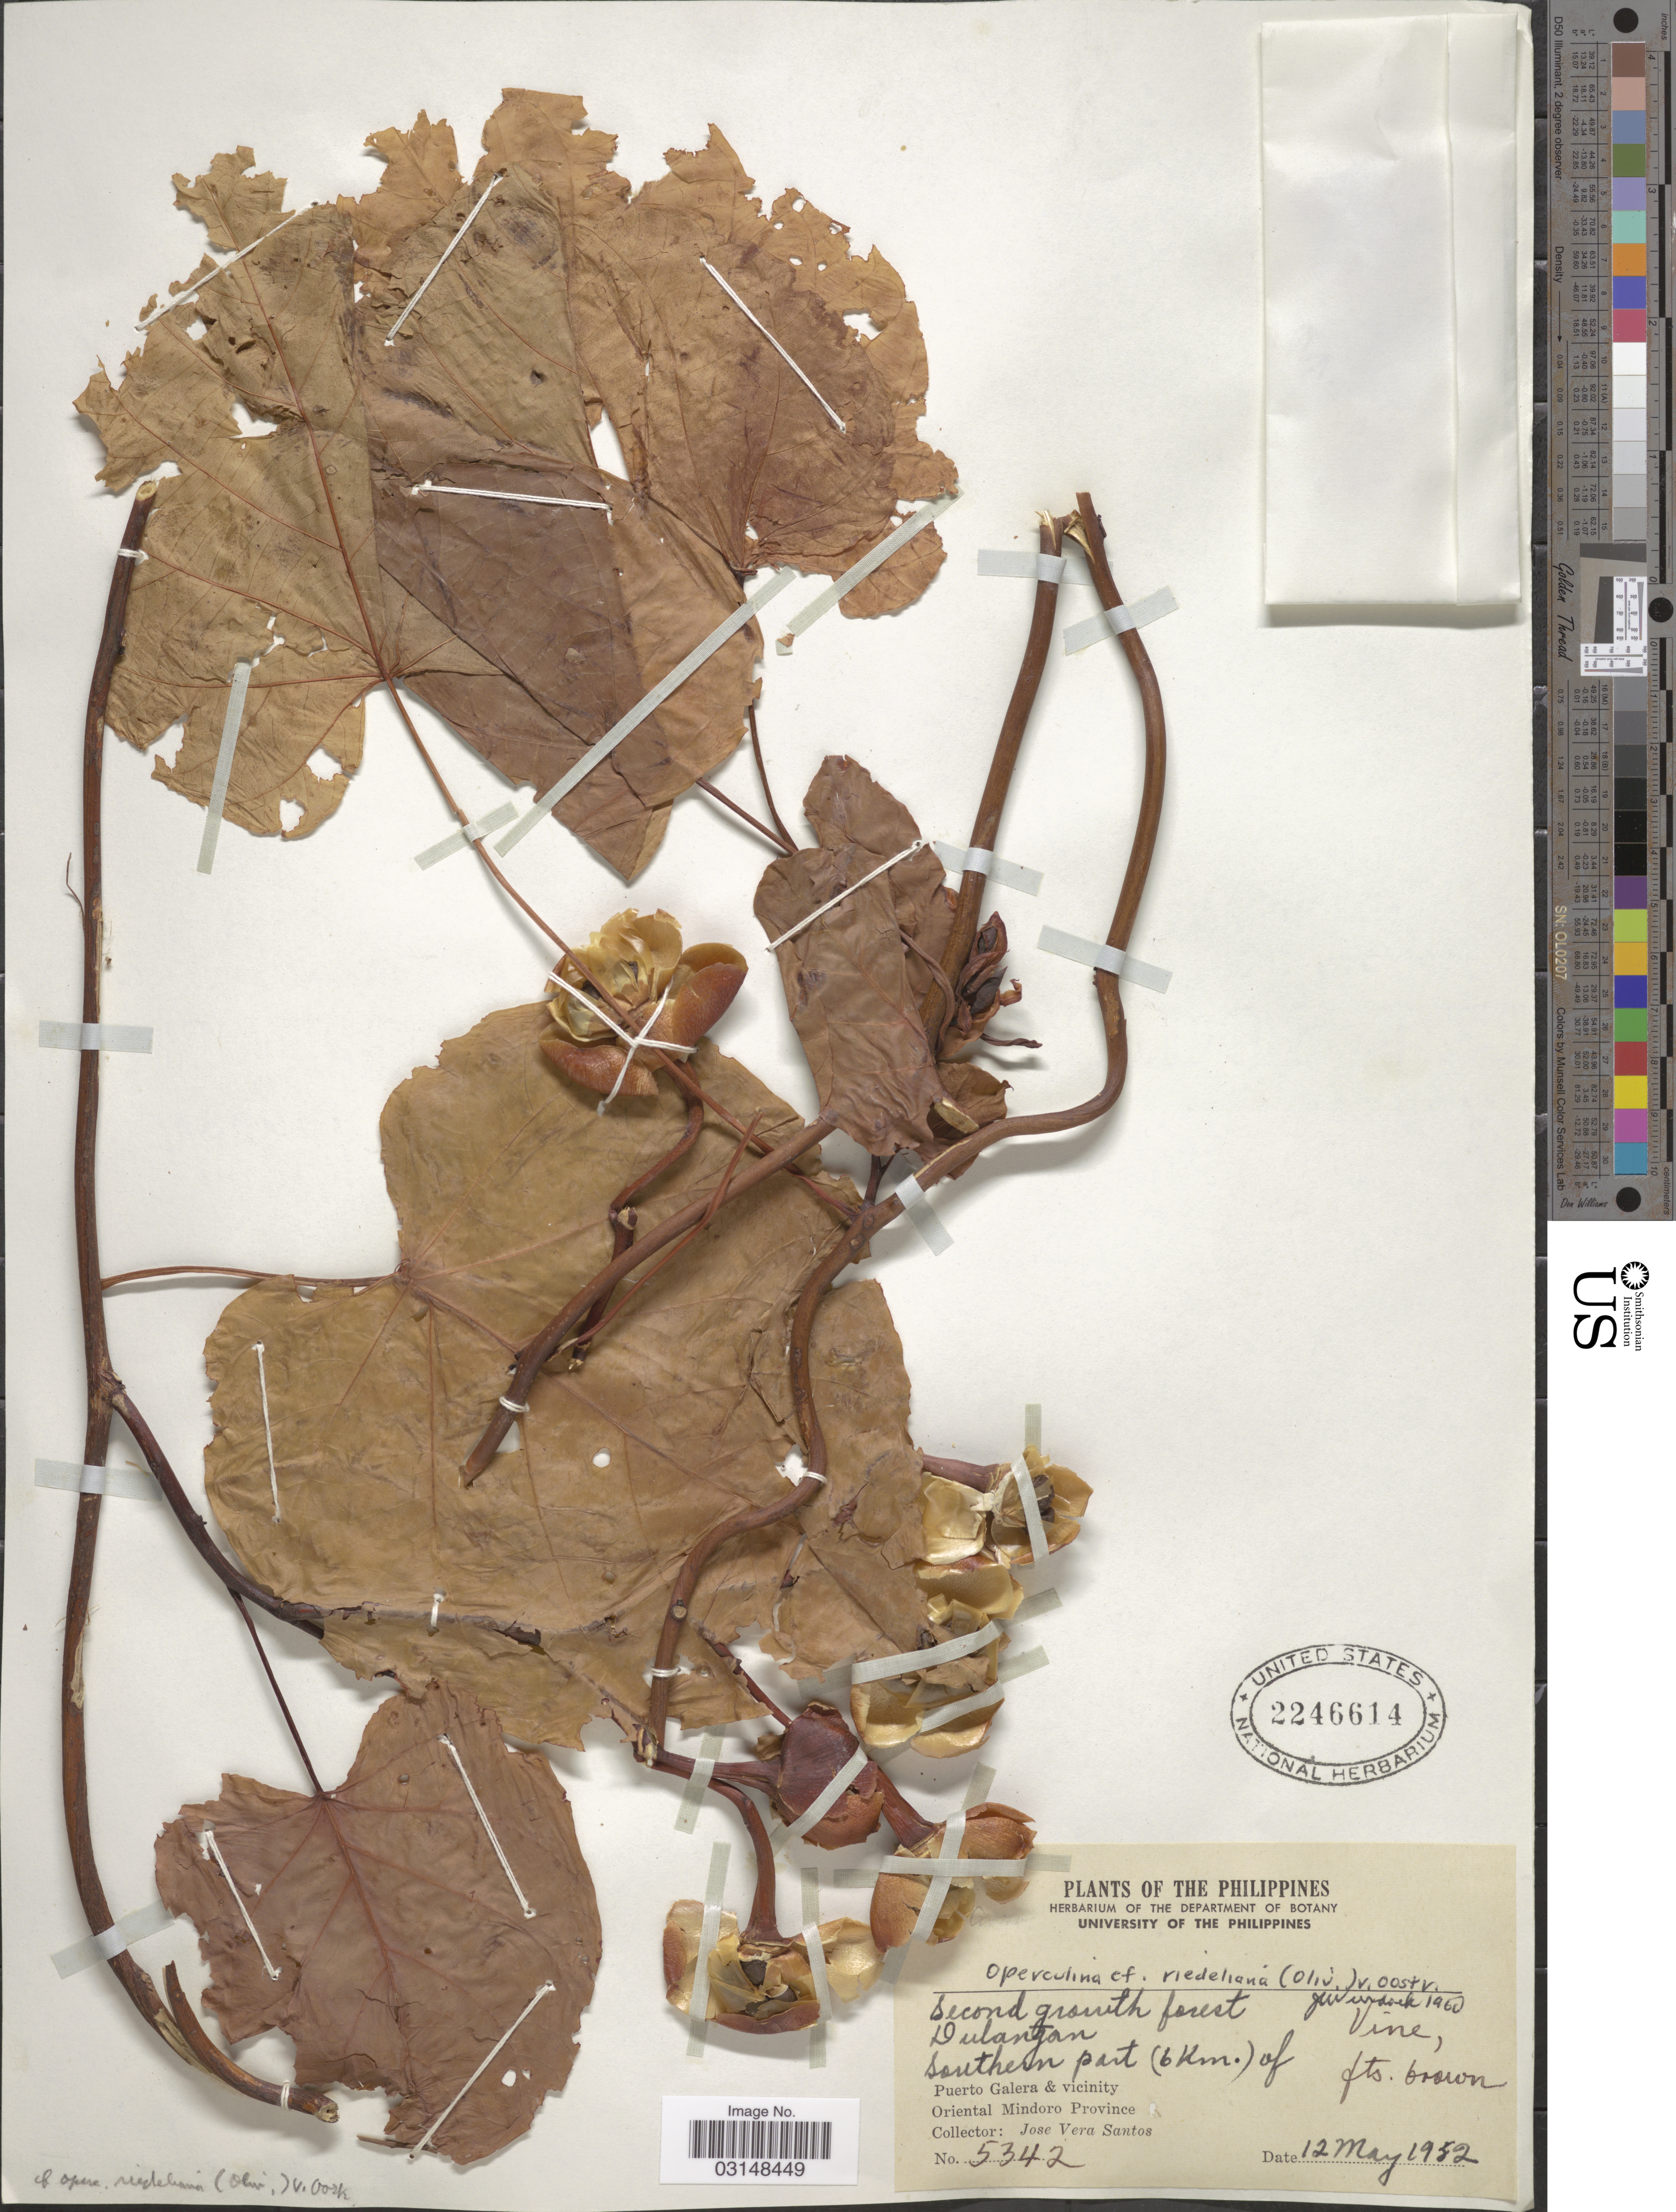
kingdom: Plantae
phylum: Tracheophyta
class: Magnoliopsida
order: Solanales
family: Convolvulaceae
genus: Operculina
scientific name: Operculina riedeliana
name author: (Oliv.) Ooststr.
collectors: J. Vera Santos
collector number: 5342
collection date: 1952-05-12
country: Philippines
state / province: Mimaropa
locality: Dulangan, Southern part (6 Km.) of Puerto Galera & vicinity, Oriental Mindoro Province.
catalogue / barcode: US 2246614